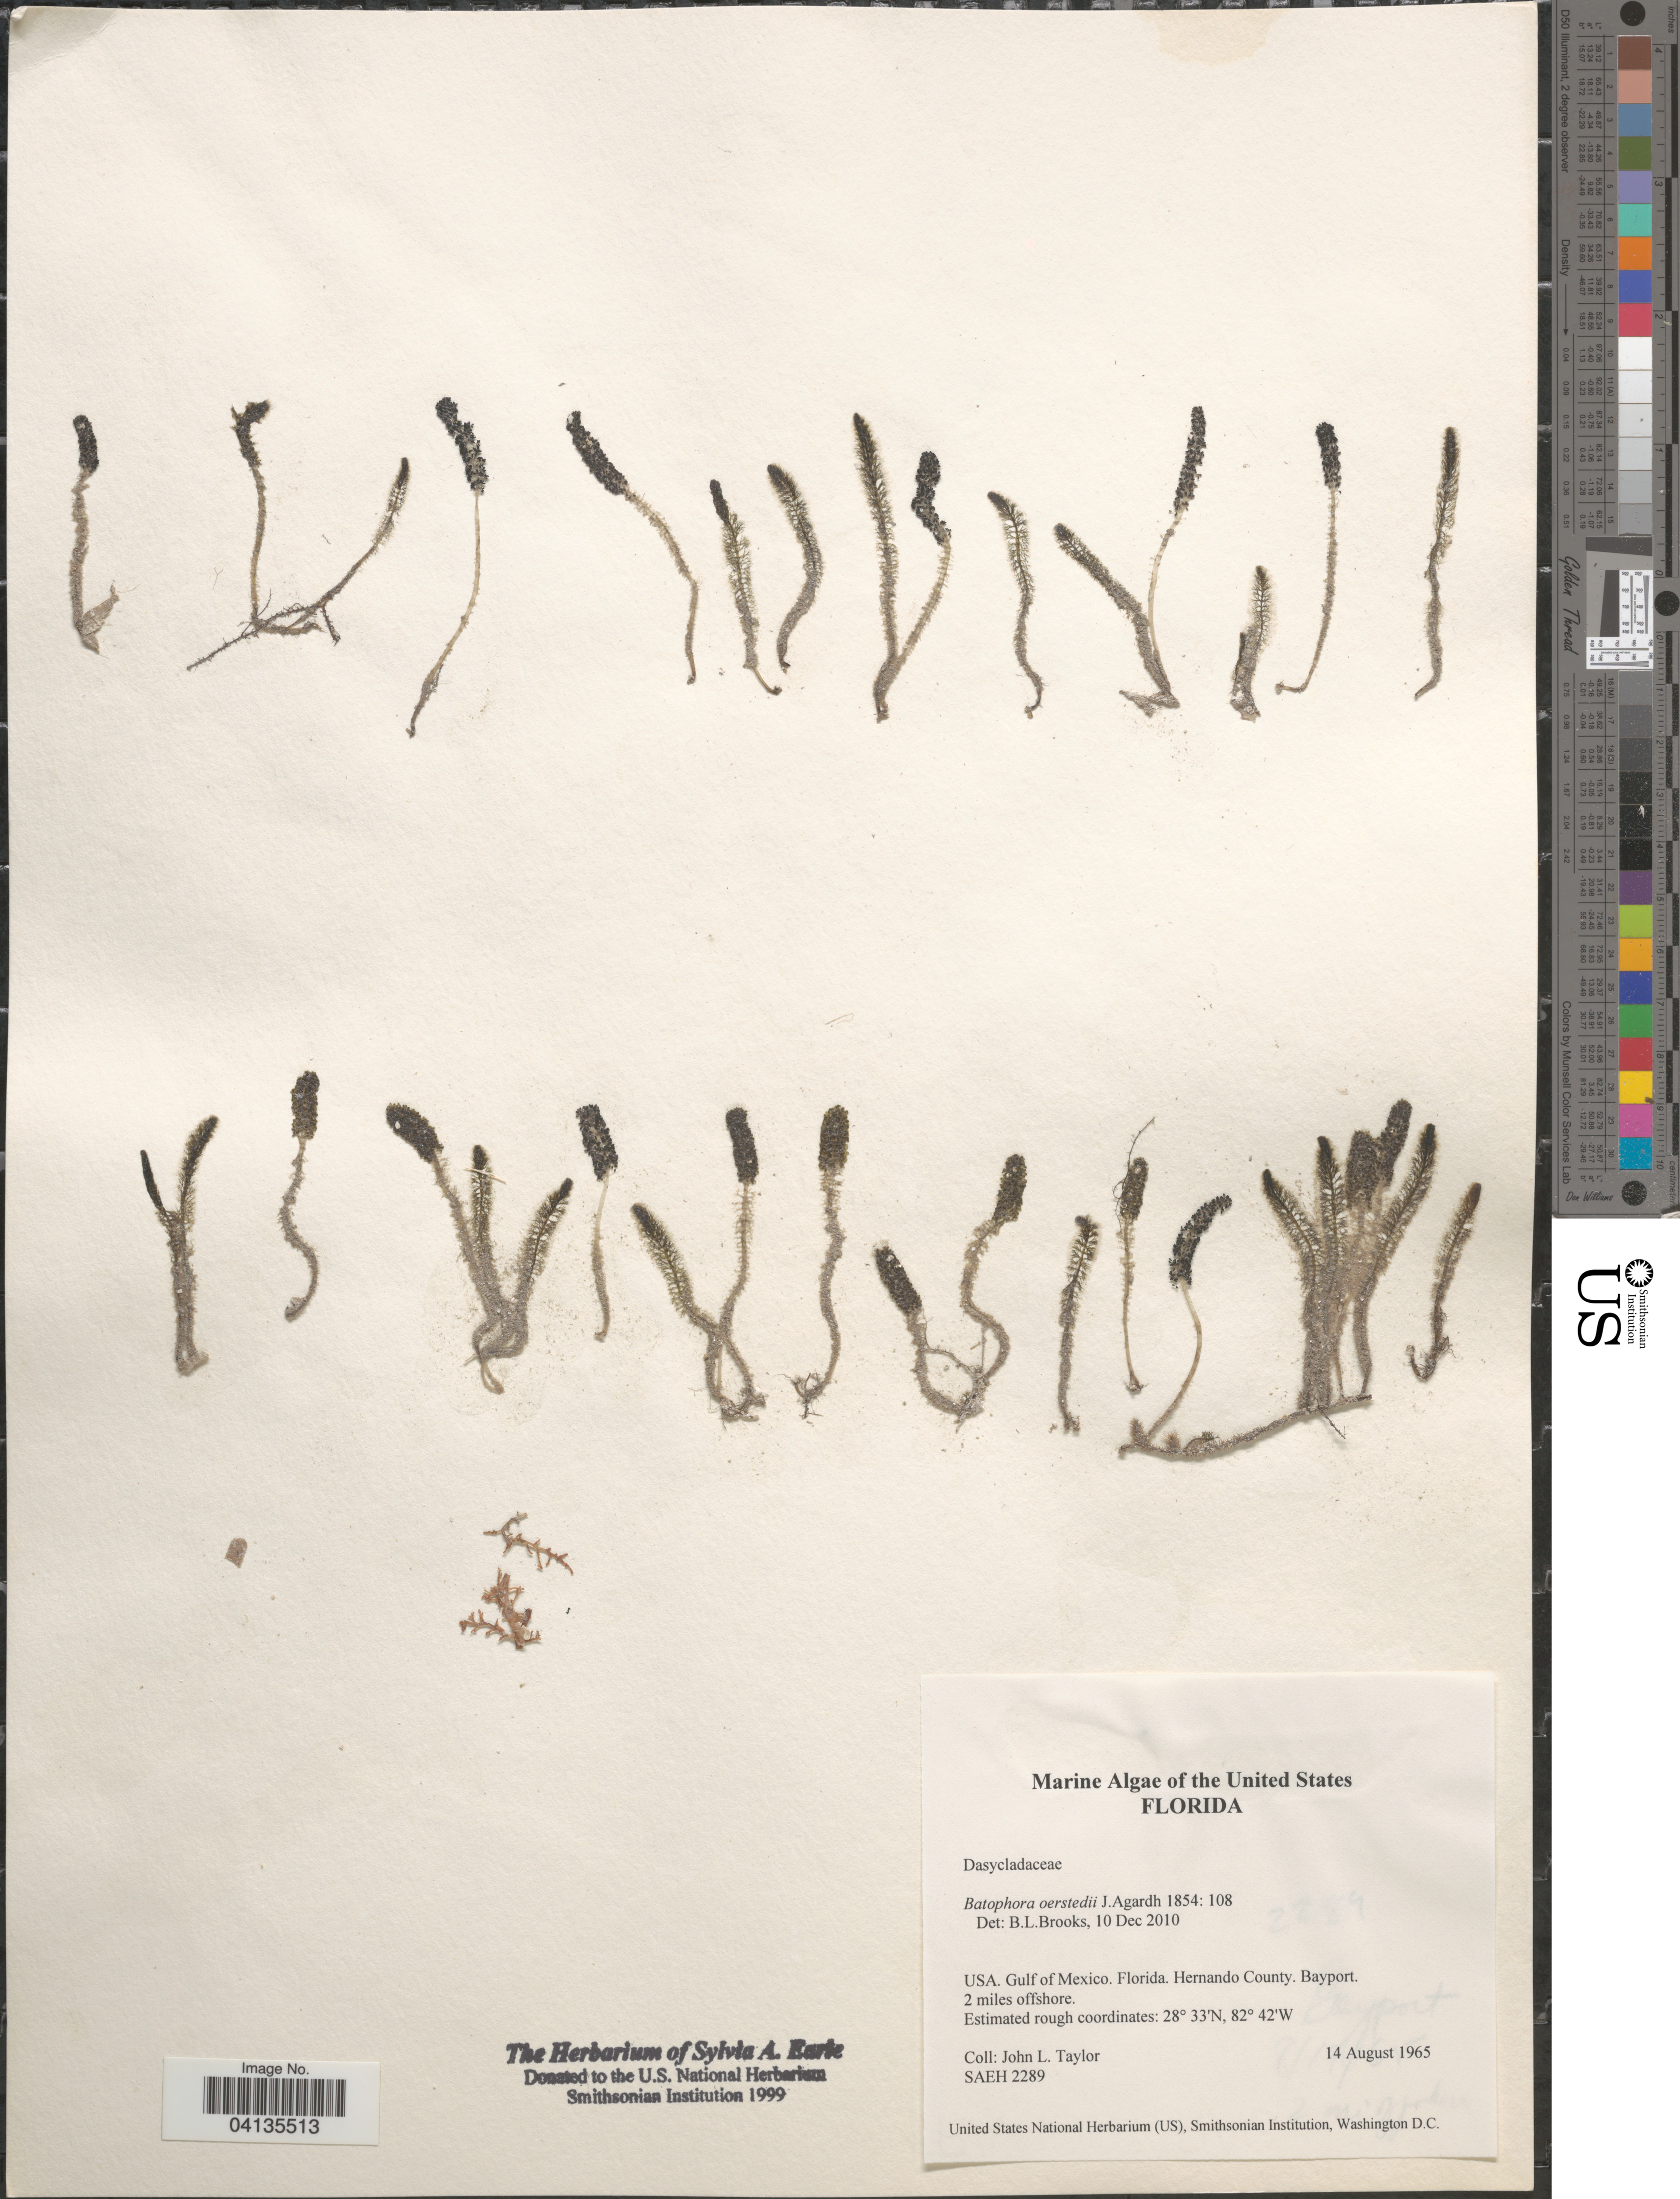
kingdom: Plantae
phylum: Chlorophyta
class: Ulvophyceae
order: Dasycladales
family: Dasycladaceae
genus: Batophora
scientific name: Batophora oerstedii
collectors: J. L. Taylor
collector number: SAEH2289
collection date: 1965-08-14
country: United States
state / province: Florida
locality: Gulf of Mexico. Hernando County. Bayport. 2 miles offshore.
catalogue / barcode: US 329130